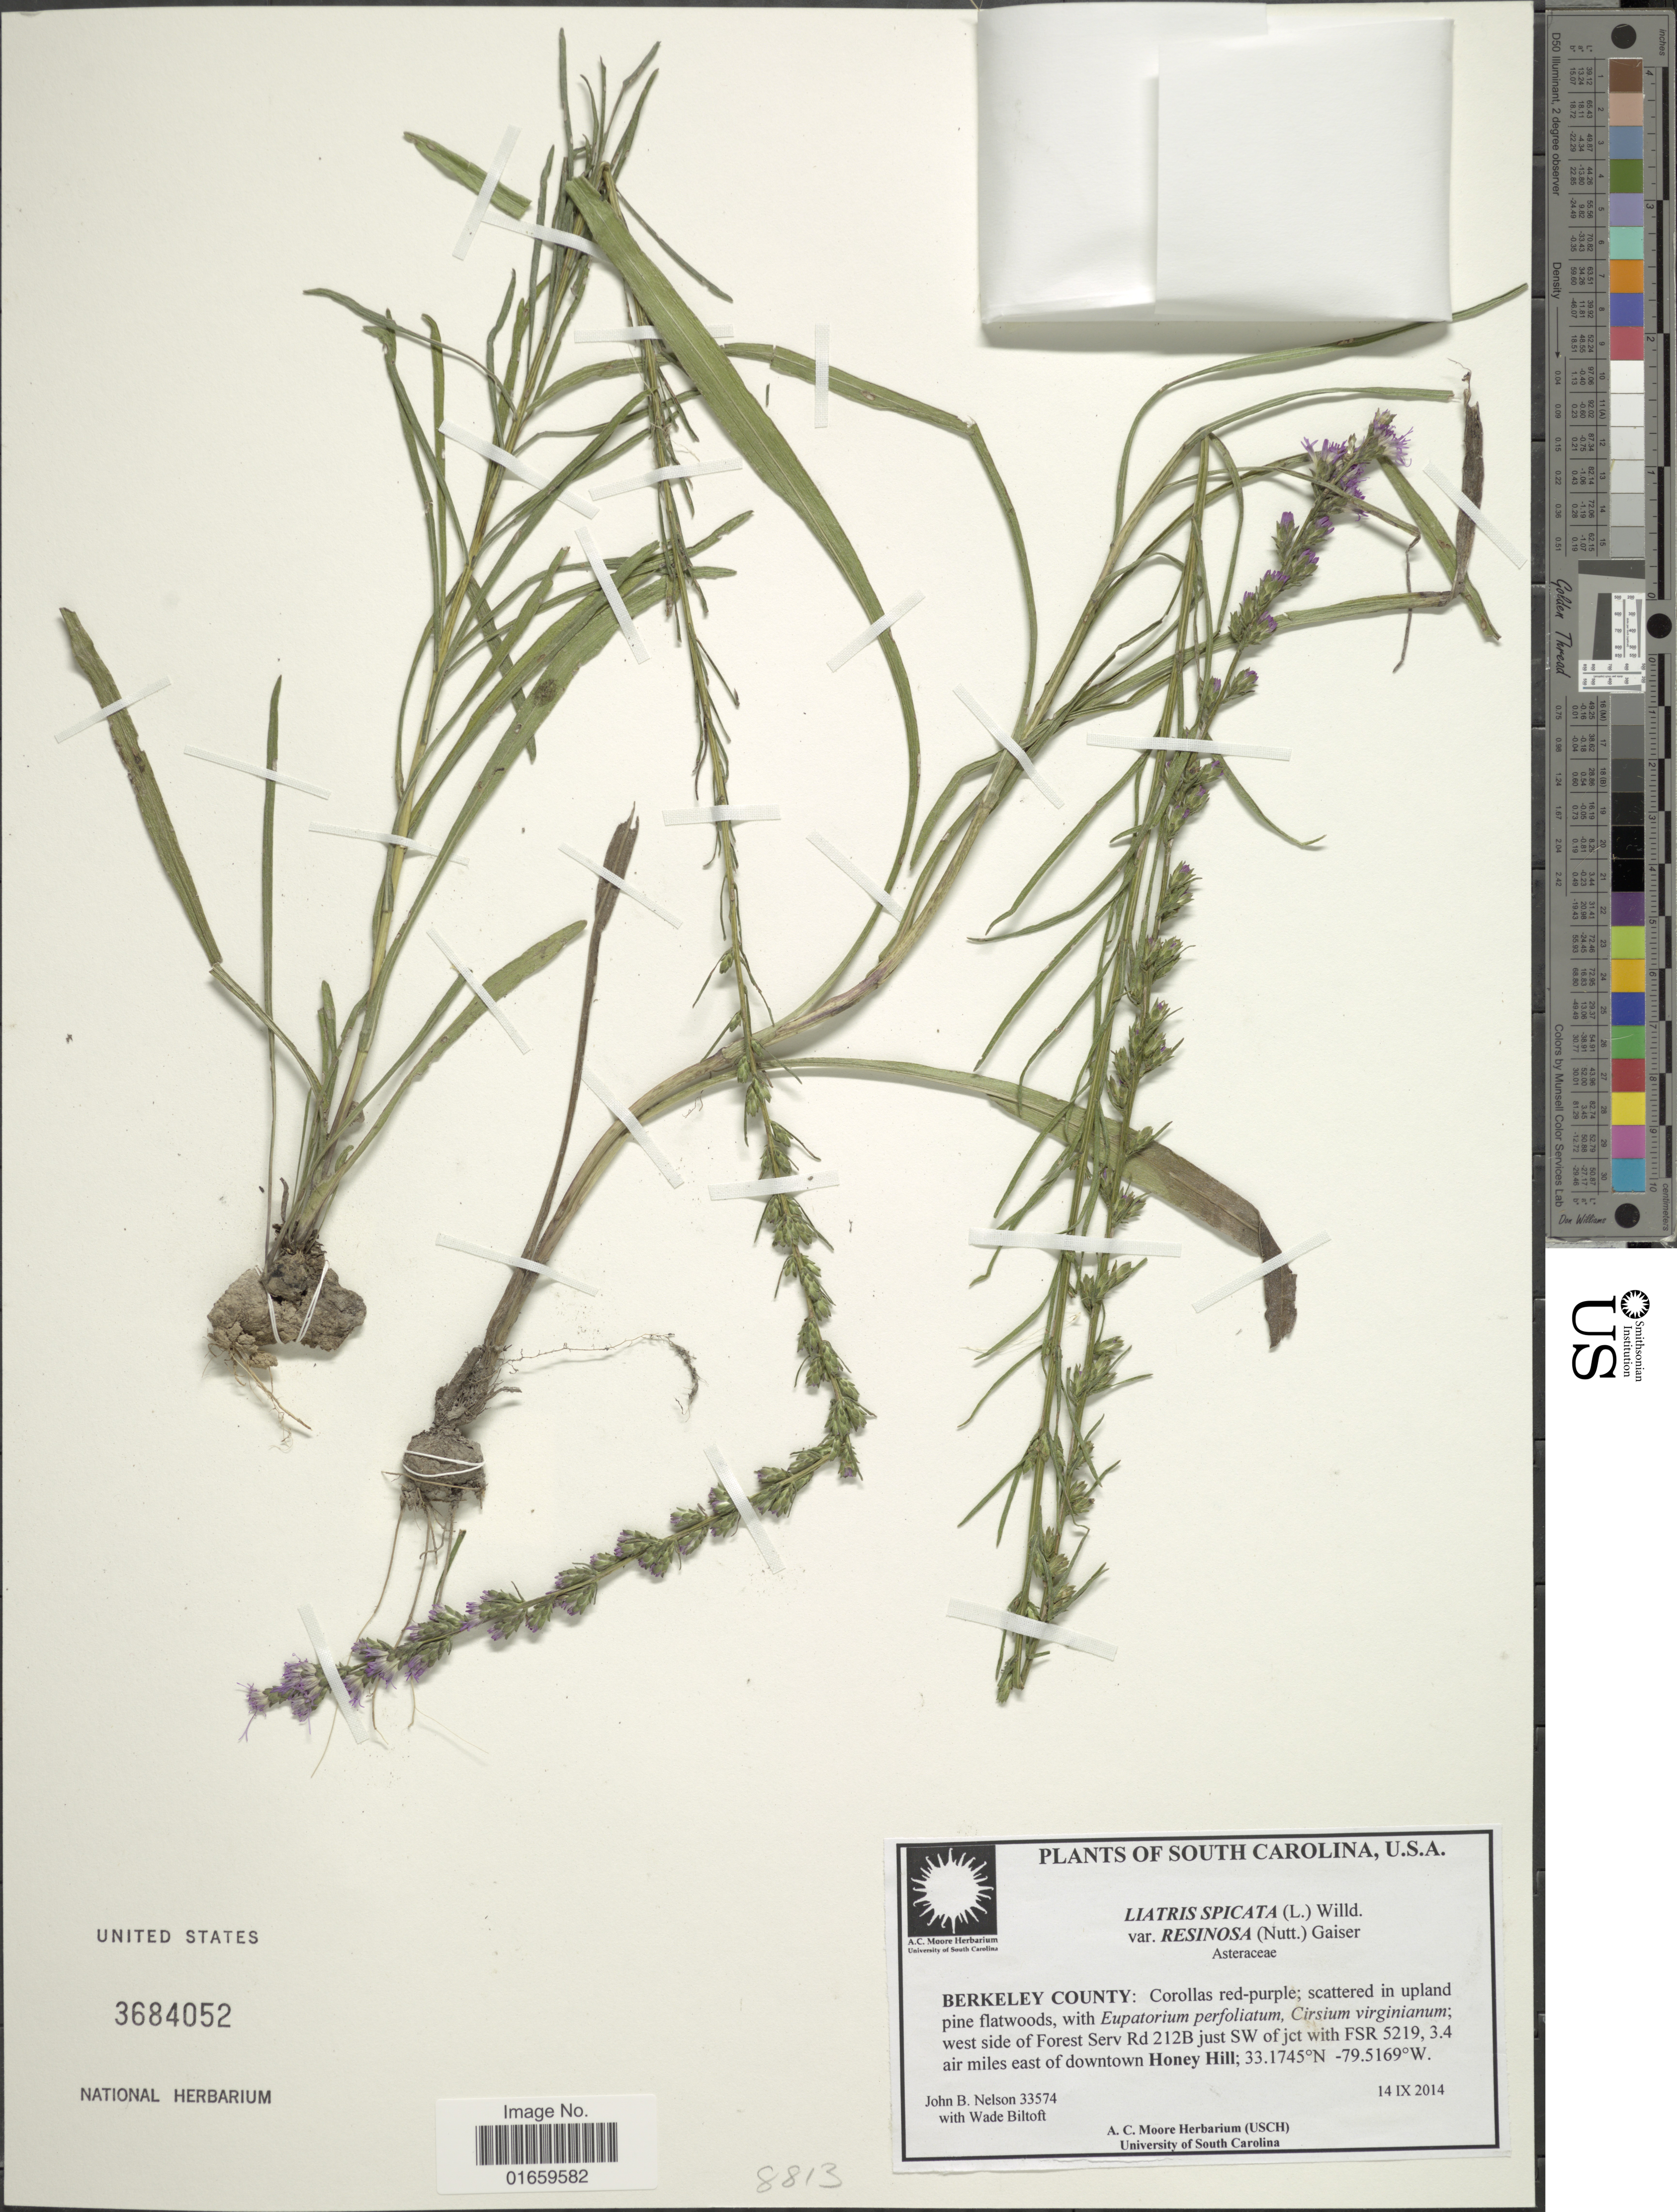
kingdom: Plantae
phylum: Tracheophyta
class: Magnoliopsida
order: Asterales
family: Asteraceae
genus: Liatris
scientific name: Liatris spicata var. resinosa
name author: (Nutt.) Gaiser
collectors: J. B. Nelson & W. Biltoft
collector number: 33574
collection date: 2014-09-14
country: United States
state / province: South Carolina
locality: Berkeley County: Corollas red-purple, west side of Florest Serv Rd 212B just SW of jct with FSR 5219, 3.4 air miles east of downtown Honey Hill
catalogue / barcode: US 3684052